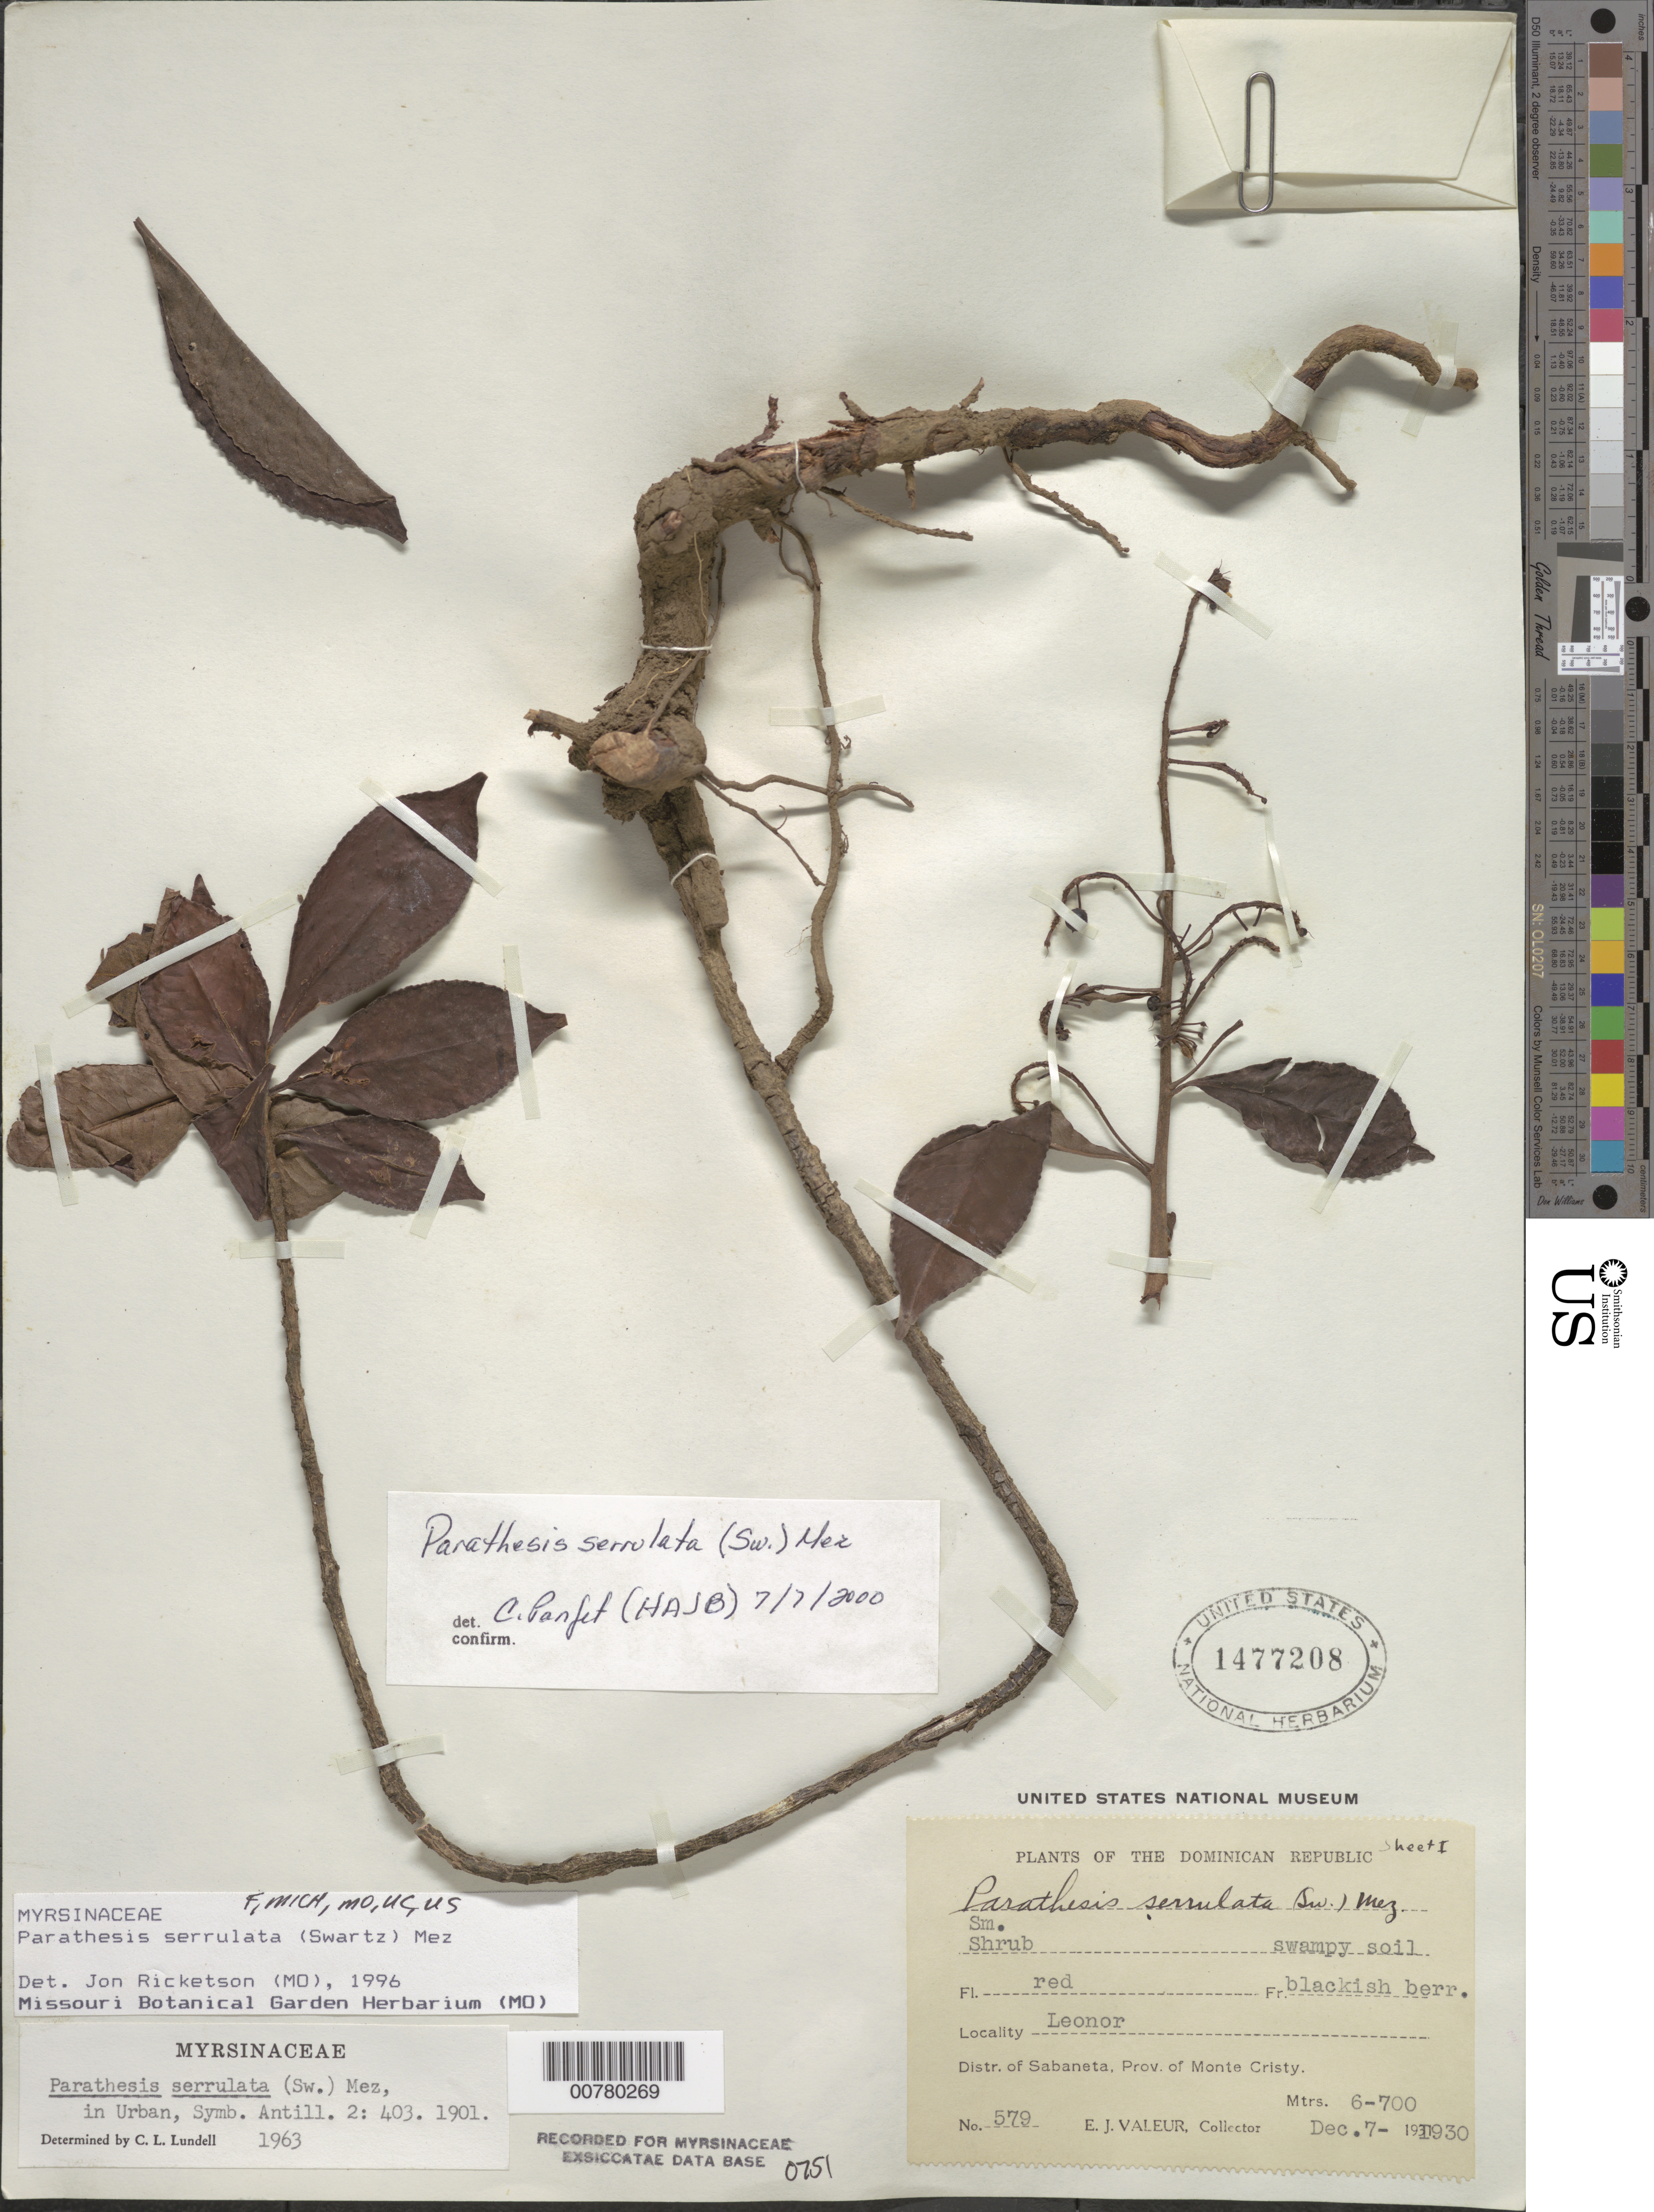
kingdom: Plantae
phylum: Tracheophyta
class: Magnoliopsida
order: Ericales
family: Primulaceae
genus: Parathesis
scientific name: Parathesis serrulata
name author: (Sw.) Mez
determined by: Panflet, C.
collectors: E. Valeur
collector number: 579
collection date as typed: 07 Dec 1930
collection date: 1930-12-07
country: Dominican Republic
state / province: Monte Cristi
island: Hispaniola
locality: Sabaneta, Leonor.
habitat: Swampy soil.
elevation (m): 600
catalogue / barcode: US 1477208